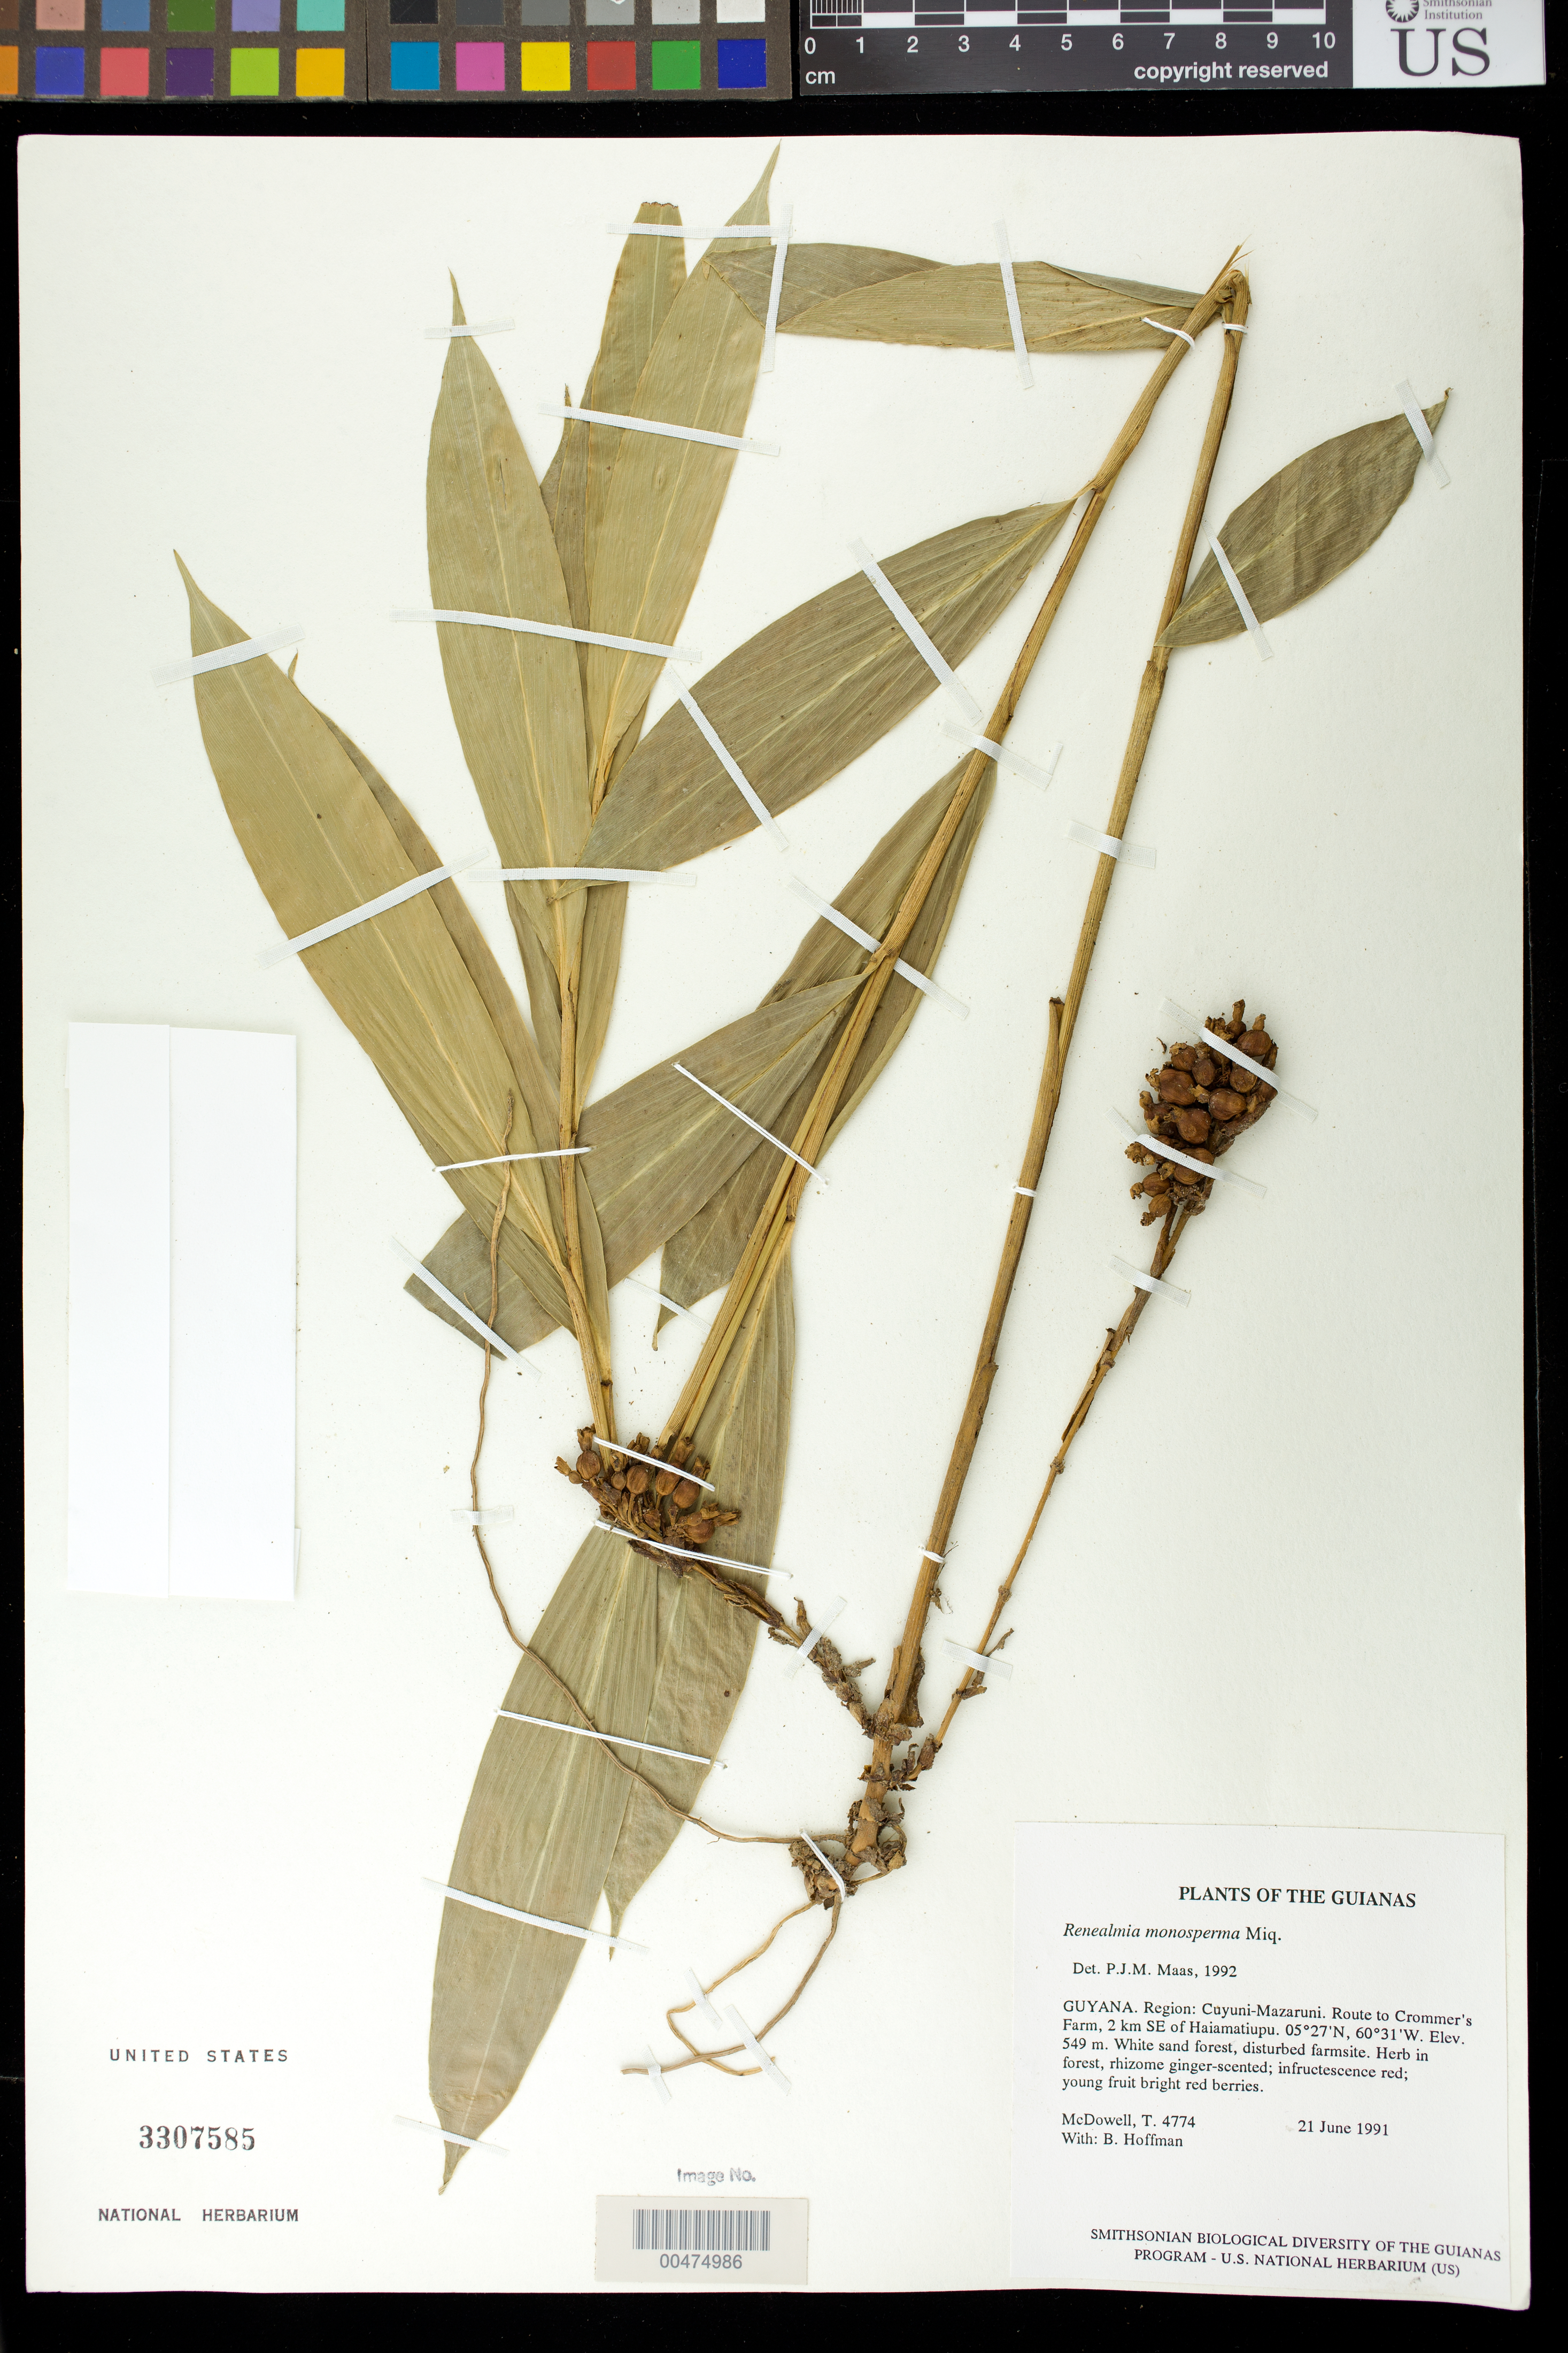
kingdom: Plantae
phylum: Tracheophyta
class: Liliopsida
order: Zingiberales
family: Zingiberaceae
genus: Renealmia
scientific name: Renealmia monosperma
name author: Miq.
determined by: Maas, Paul J. M.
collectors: T. McDowell & B. Hoffman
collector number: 4774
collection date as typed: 21 June 1991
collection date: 1991-06-21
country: Guyana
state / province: Cuyuni-Mazaruni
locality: Route to Crommer's Farm, 2 km SE of Haiamatiupu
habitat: White sand forest, disturbed farmsite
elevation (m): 550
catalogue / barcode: US 3307585